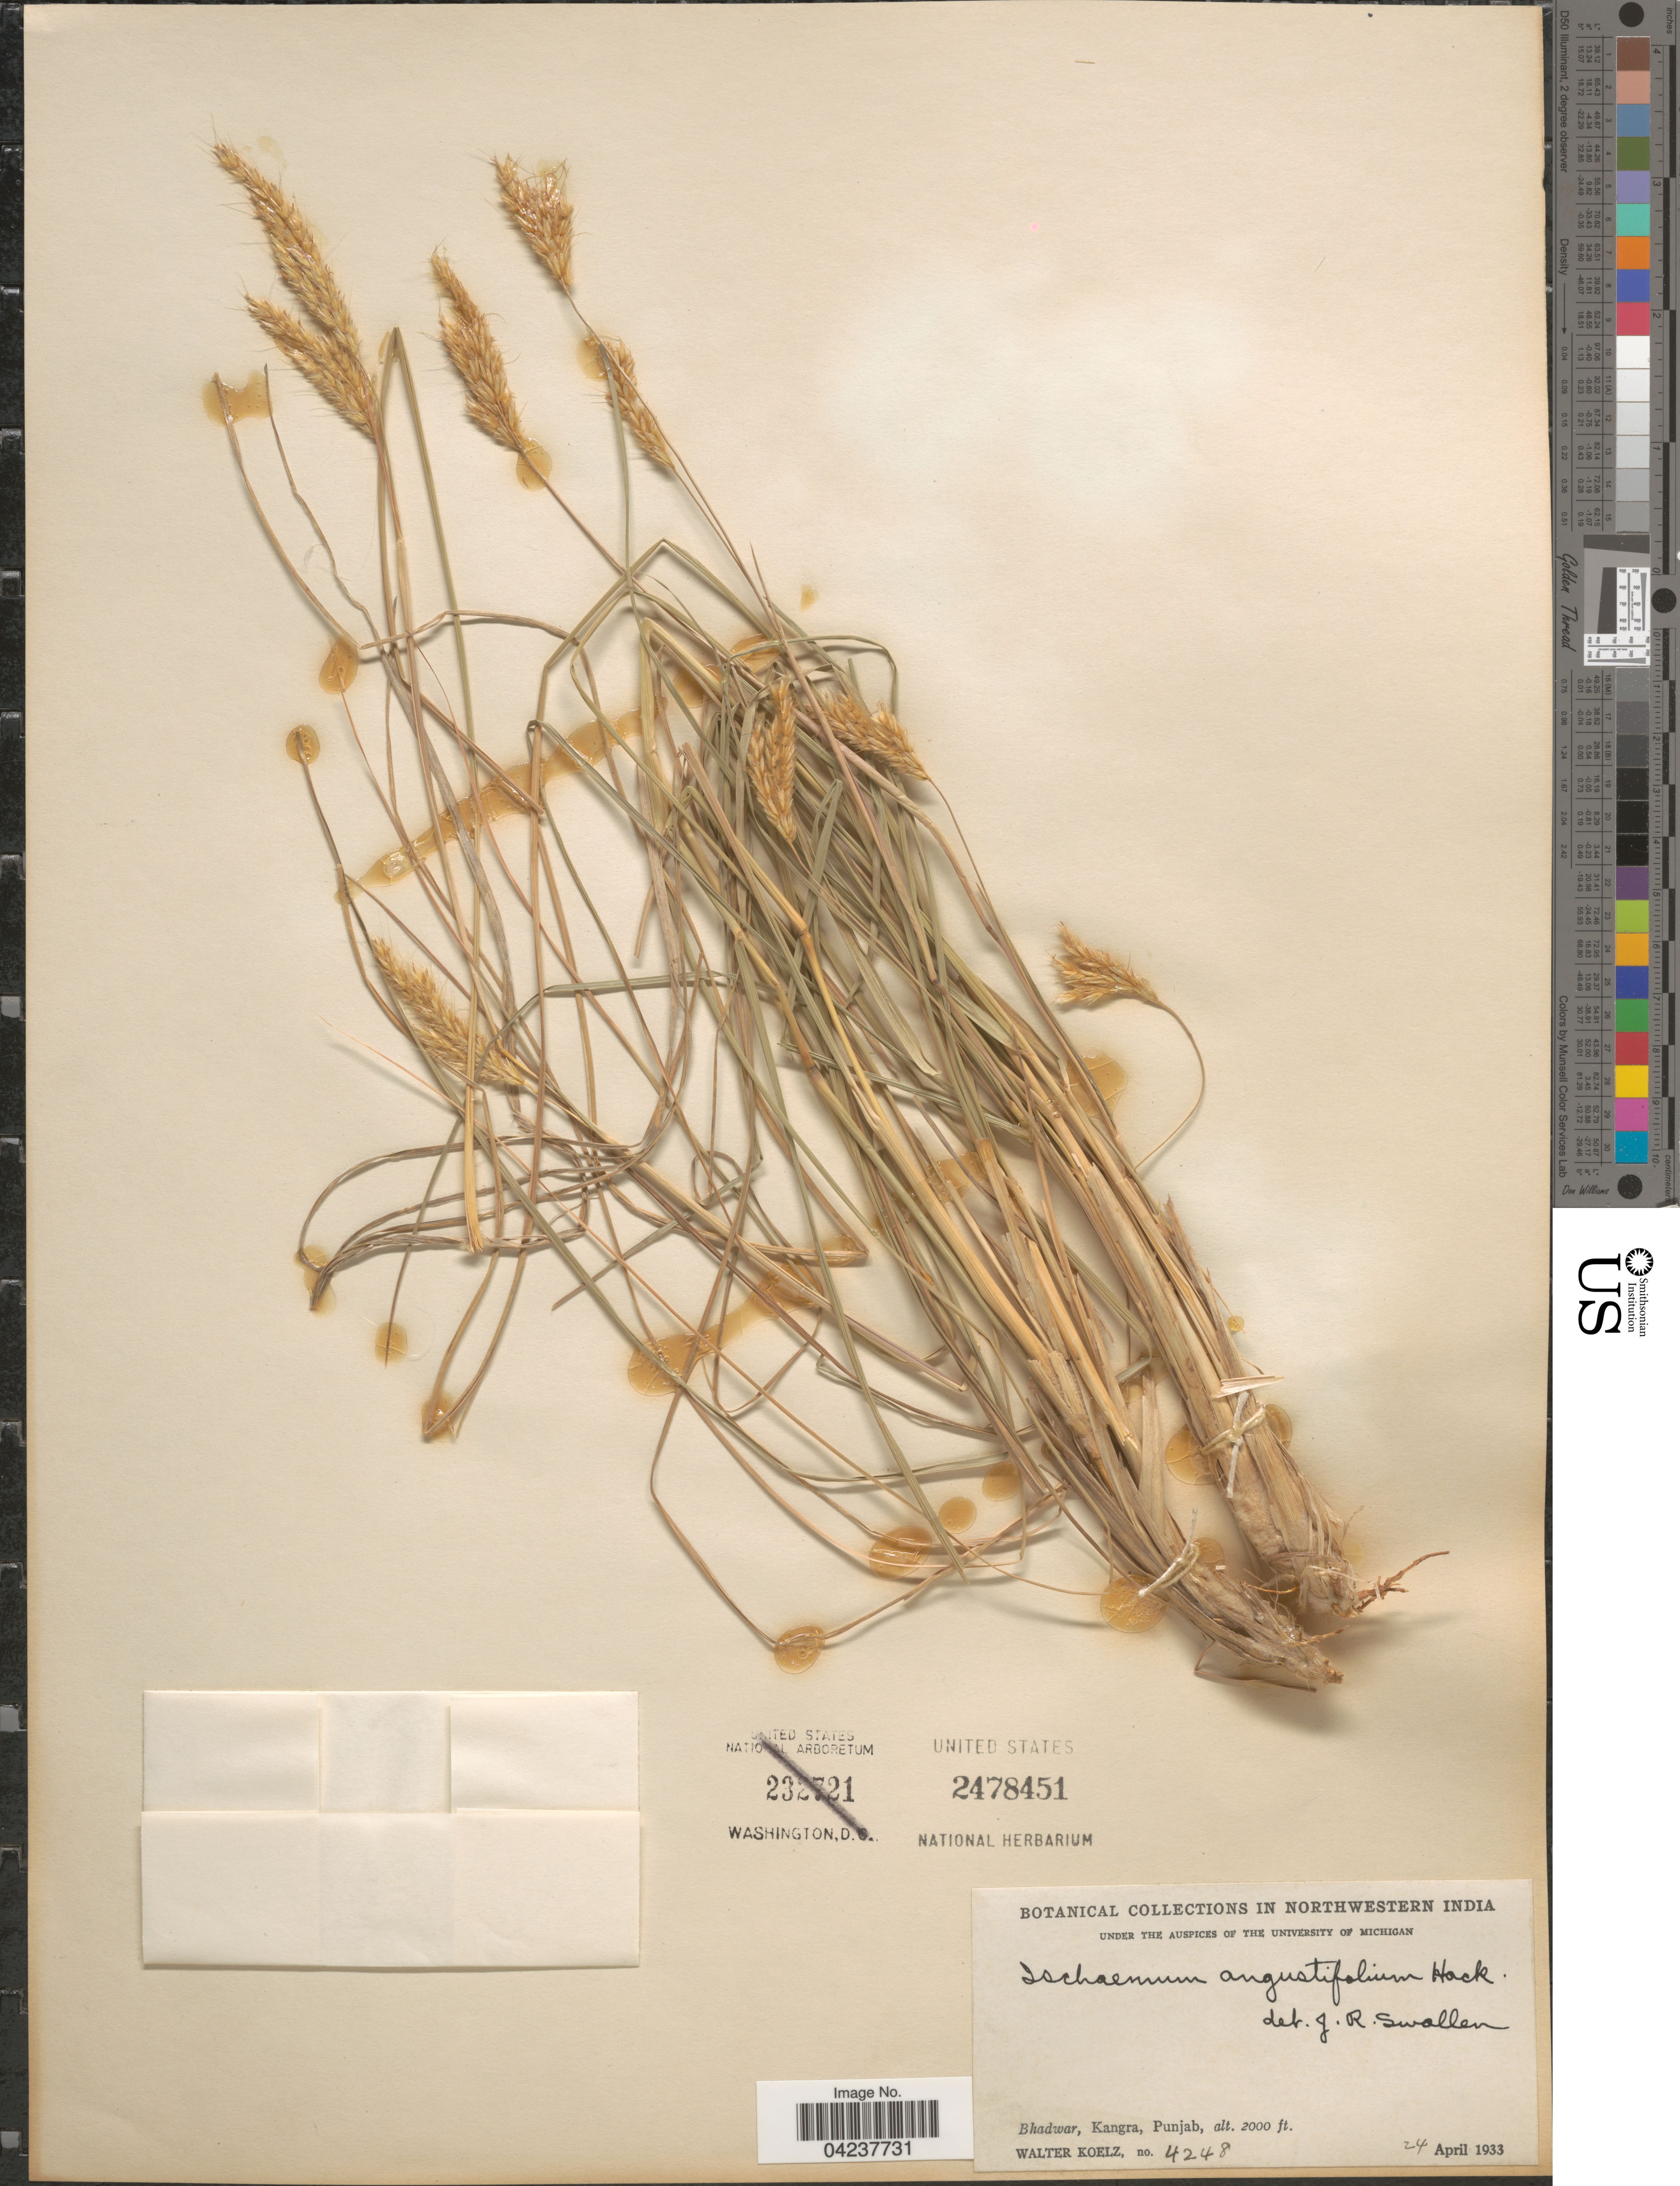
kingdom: Plantae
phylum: Tracheophyta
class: Liliopsida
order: Poales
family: Poaceae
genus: Eulaliopsis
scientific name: Eulaliopsis binata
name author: (Retz.) C. E. Hubb.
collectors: W. N. Koelz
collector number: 4248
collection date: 1933-04-24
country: India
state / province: Punjab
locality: Northwestern India. Bhadwar, Kangra.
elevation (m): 610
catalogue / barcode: US 2478451